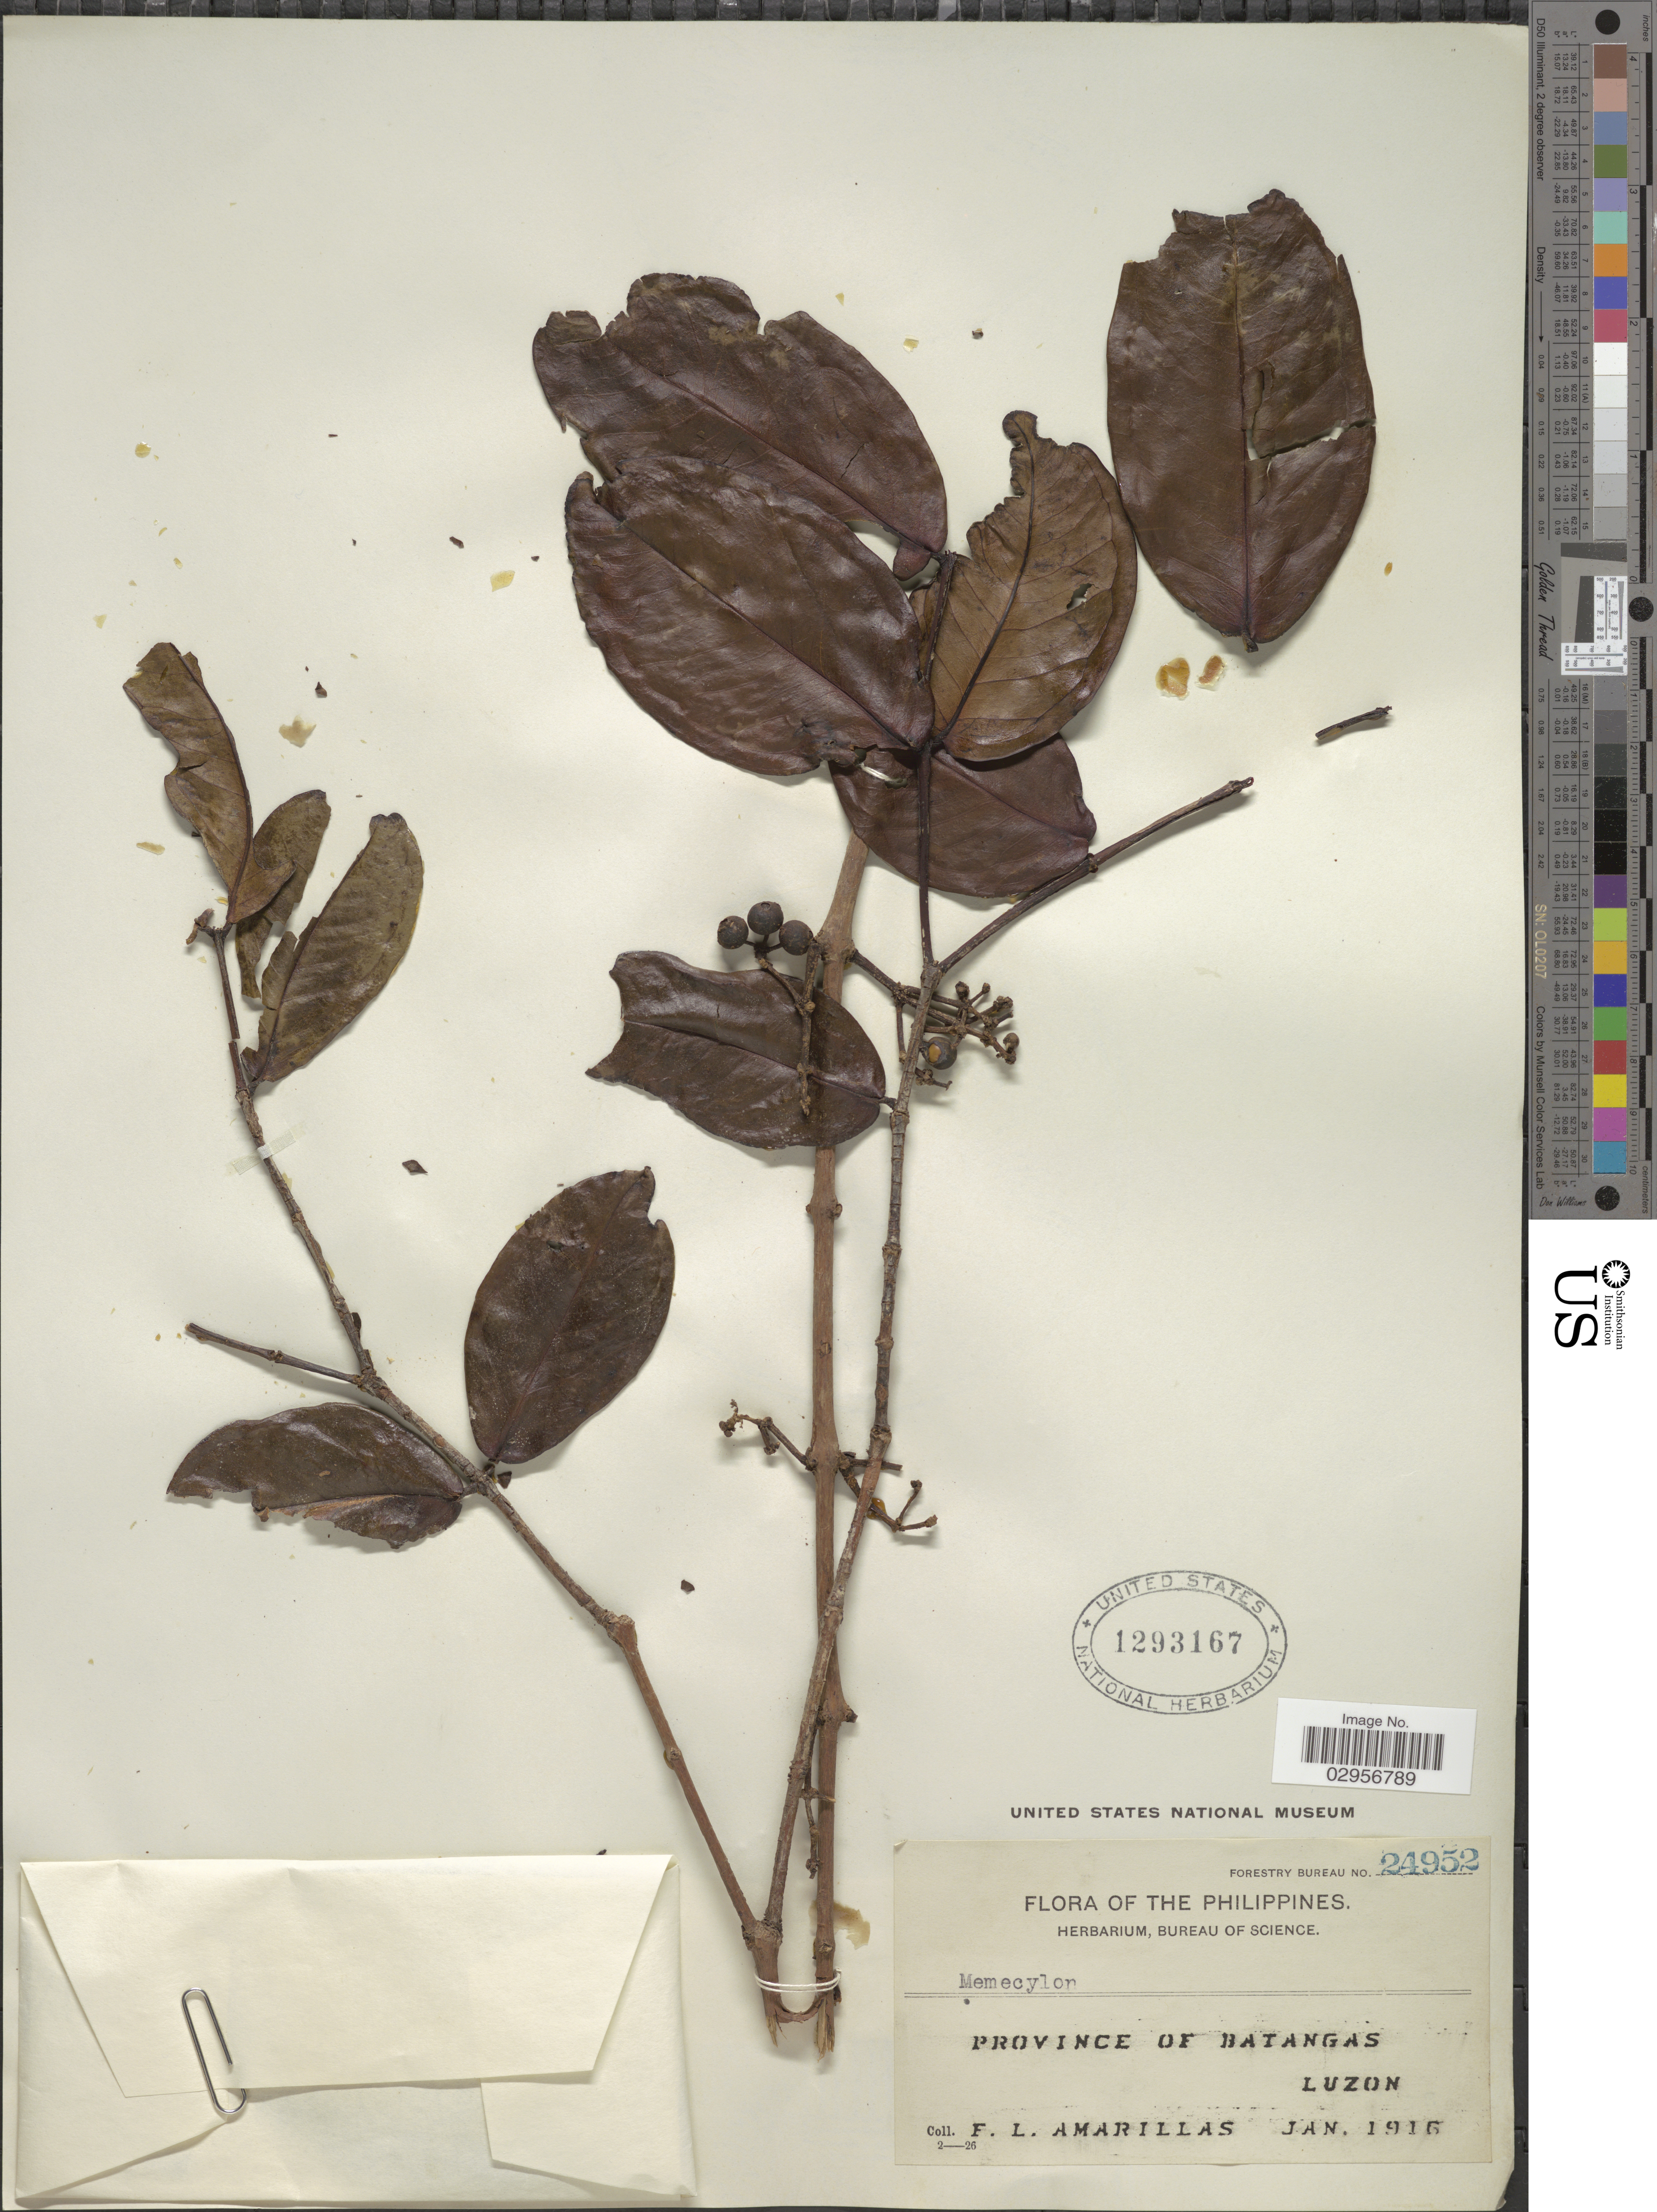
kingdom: Plantae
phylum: Tracheophyta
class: Magnoliopsida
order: Myrtales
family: Melastomataceae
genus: Memecylon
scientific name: Memecylon sp.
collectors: F. Amarillas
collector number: Forestry Bureau 24952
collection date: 1916-01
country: Philippines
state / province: Calabarzon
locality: Province of Batangas, Luzon.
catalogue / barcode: US 1293167